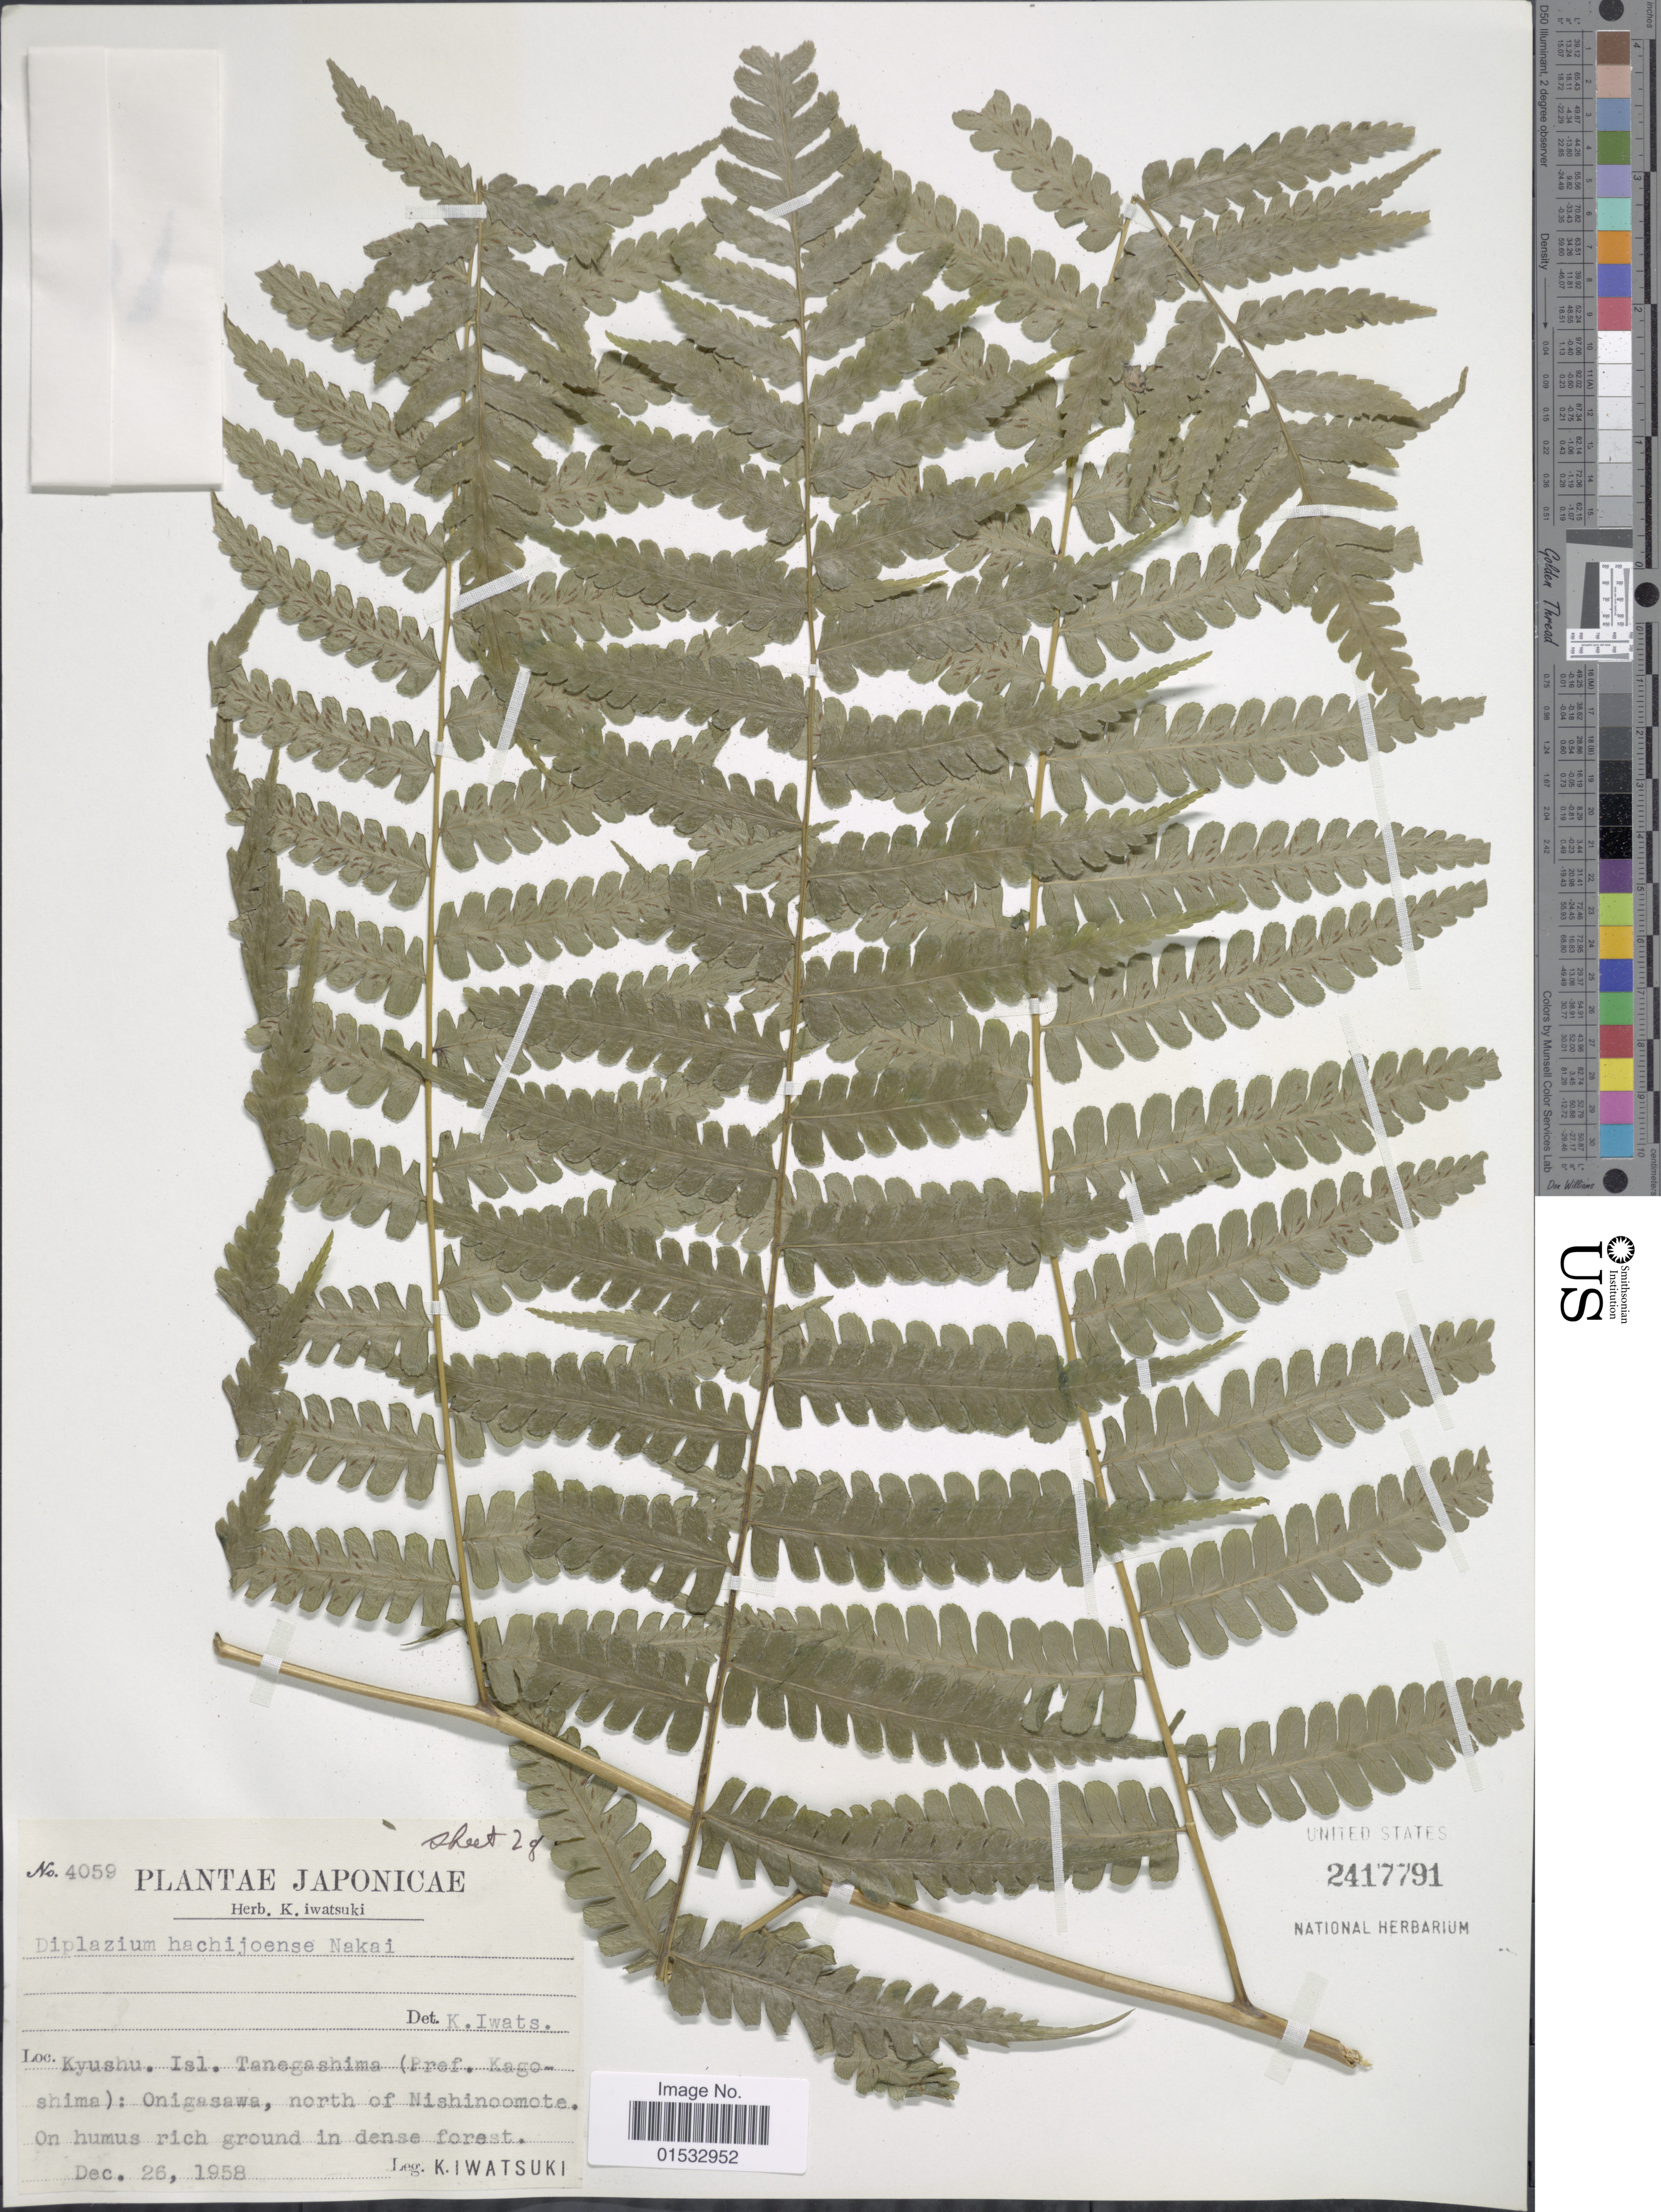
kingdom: Plantae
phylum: Tracheophyta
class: Polypodiopsida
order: Polypodiales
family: Athyriaceae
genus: Diplazium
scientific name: Diplazium hachijoense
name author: Nakai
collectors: K. Iwatsuki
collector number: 4059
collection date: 1958-12-26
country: Japan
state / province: Kagosima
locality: Kyushu, Isl. Tanegashima, Onigasawa, north of Nishinoomote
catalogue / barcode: US 2417791